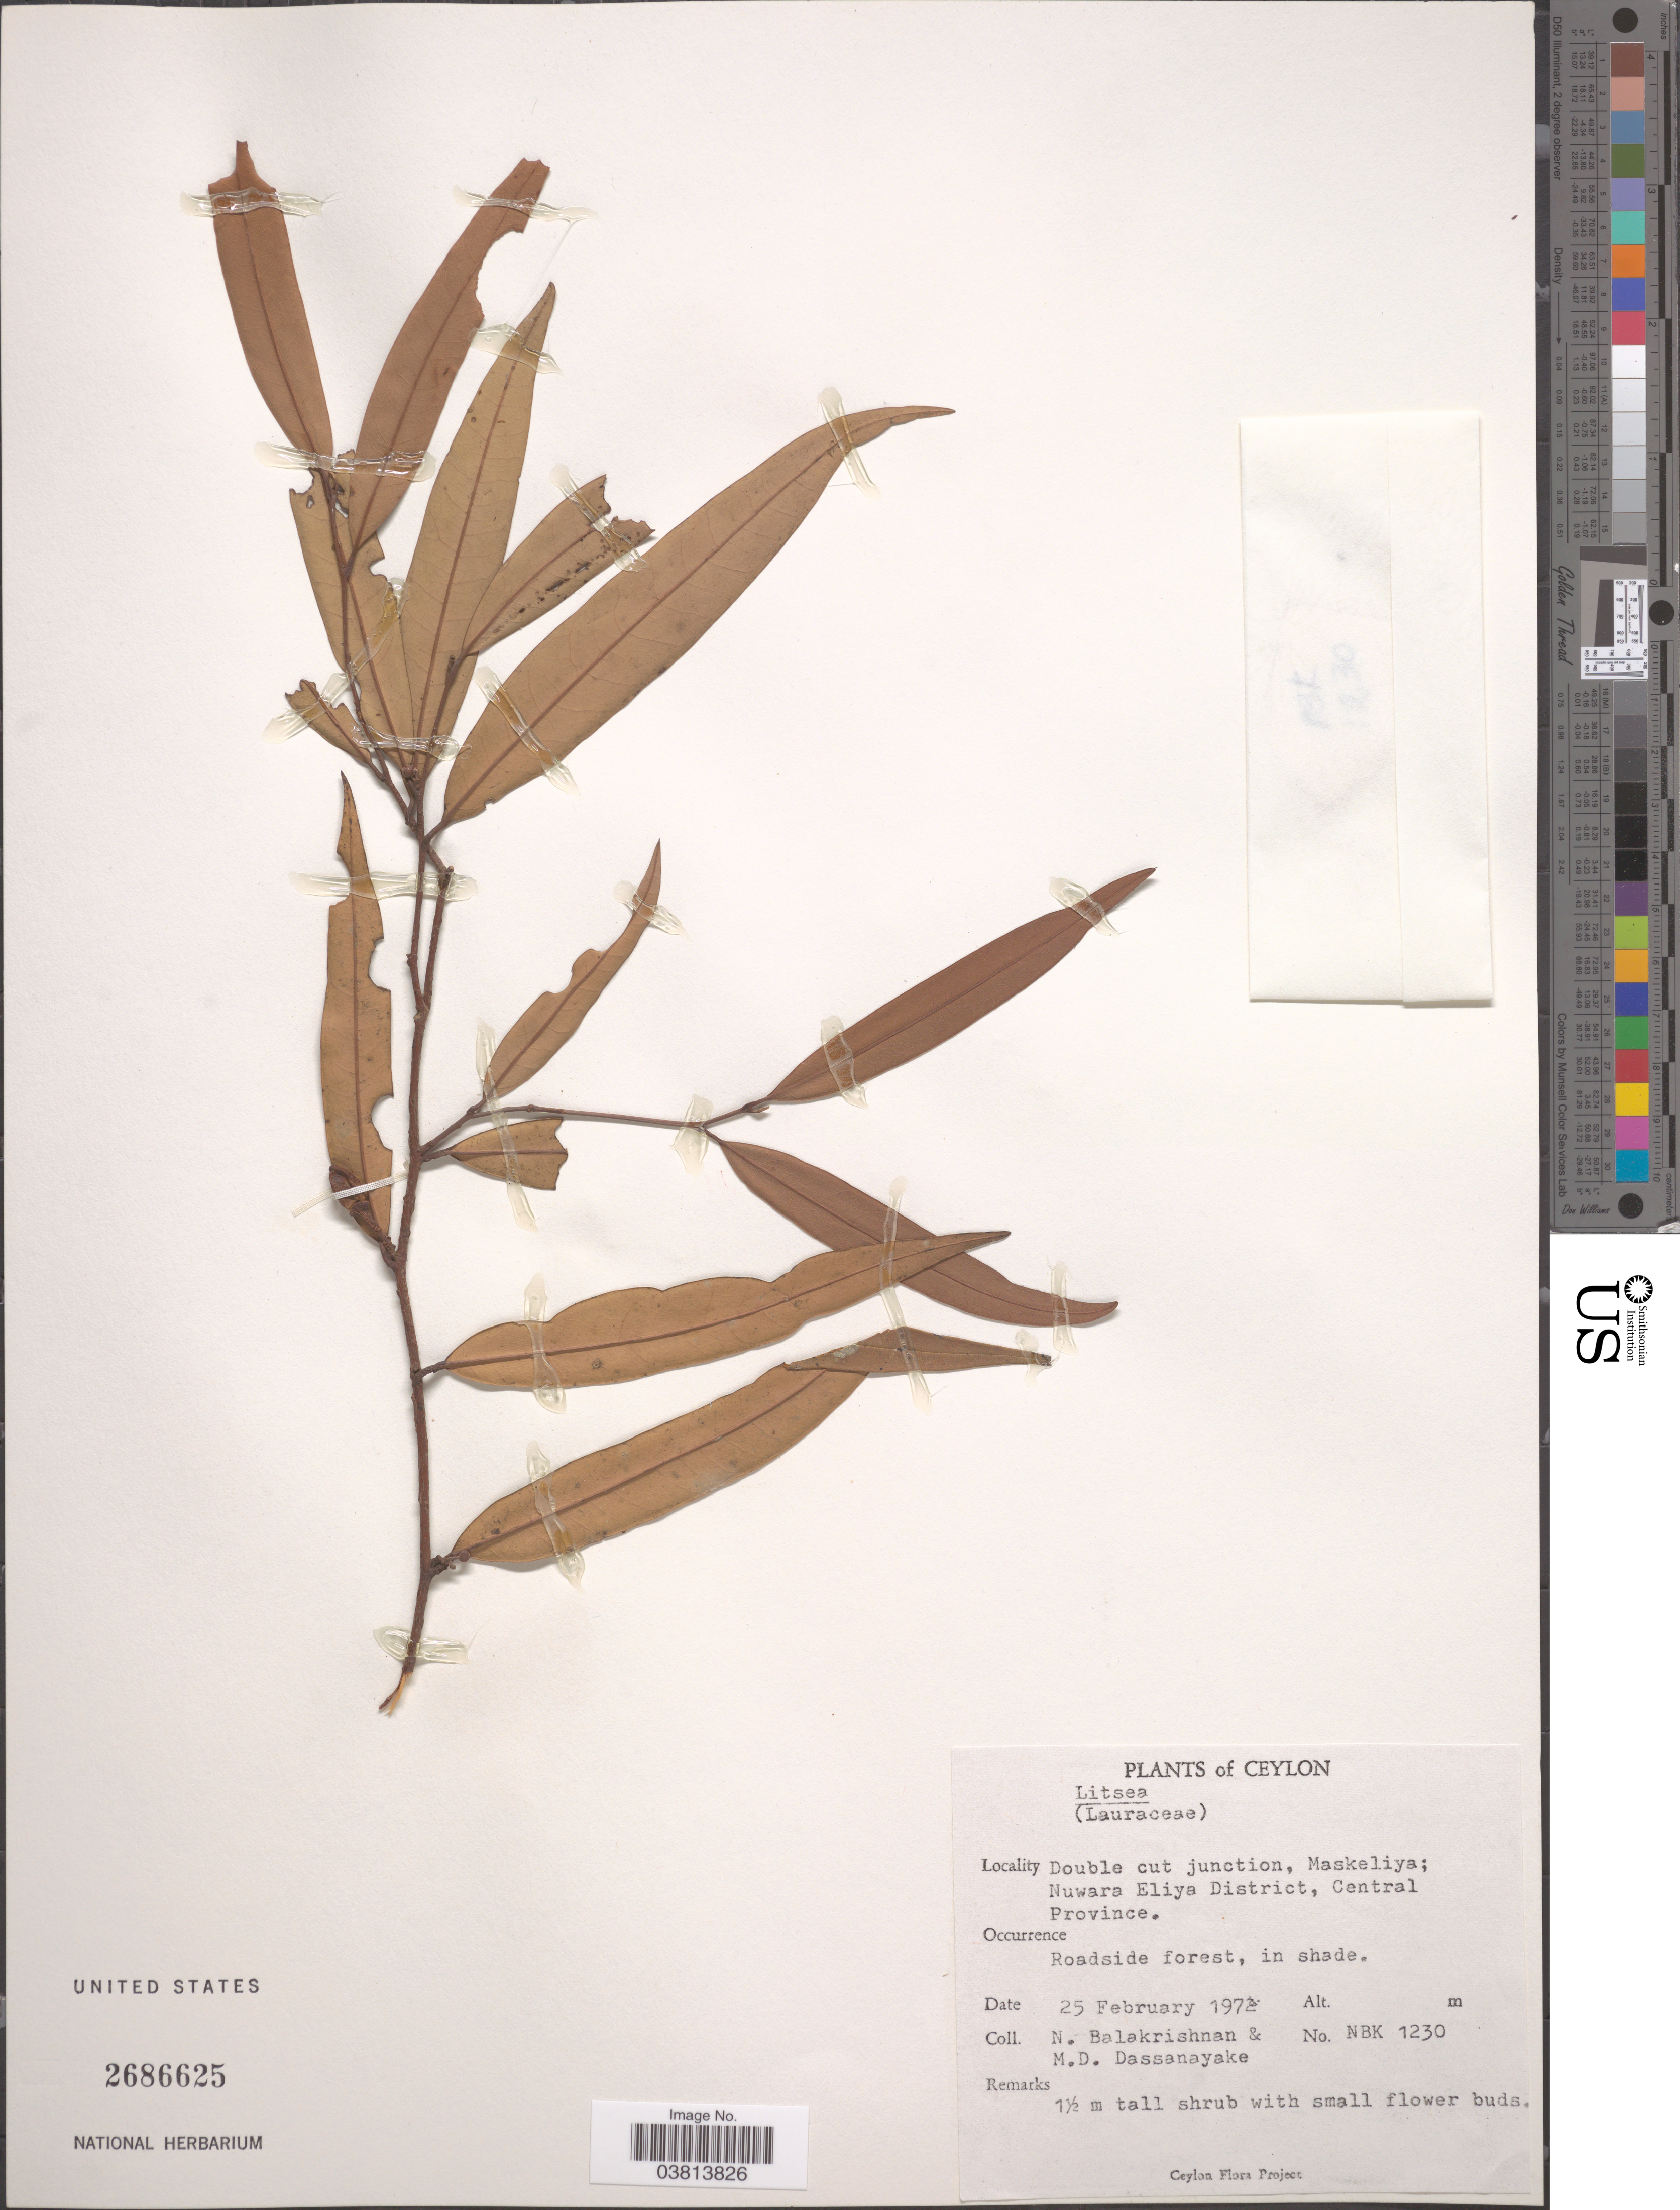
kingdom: Plantae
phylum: Tracheophyta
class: Magnoliopsida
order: Laurales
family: Lauraceae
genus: Litsea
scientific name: Litsea iteodaphne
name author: Hook. f.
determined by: Strong, Mark T., (BOT), Smithsonian Institution - National Museum of Natural History (UNITED STATES)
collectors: N. Balakrishnan & M. D. Dassanayake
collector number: NBK 1230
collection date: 1972-02-25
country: Sri Lanka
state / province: Central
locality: Ceylon. Double cut junction, Maskeliya; Nuwara Eliya District.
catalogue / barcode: US 2686625